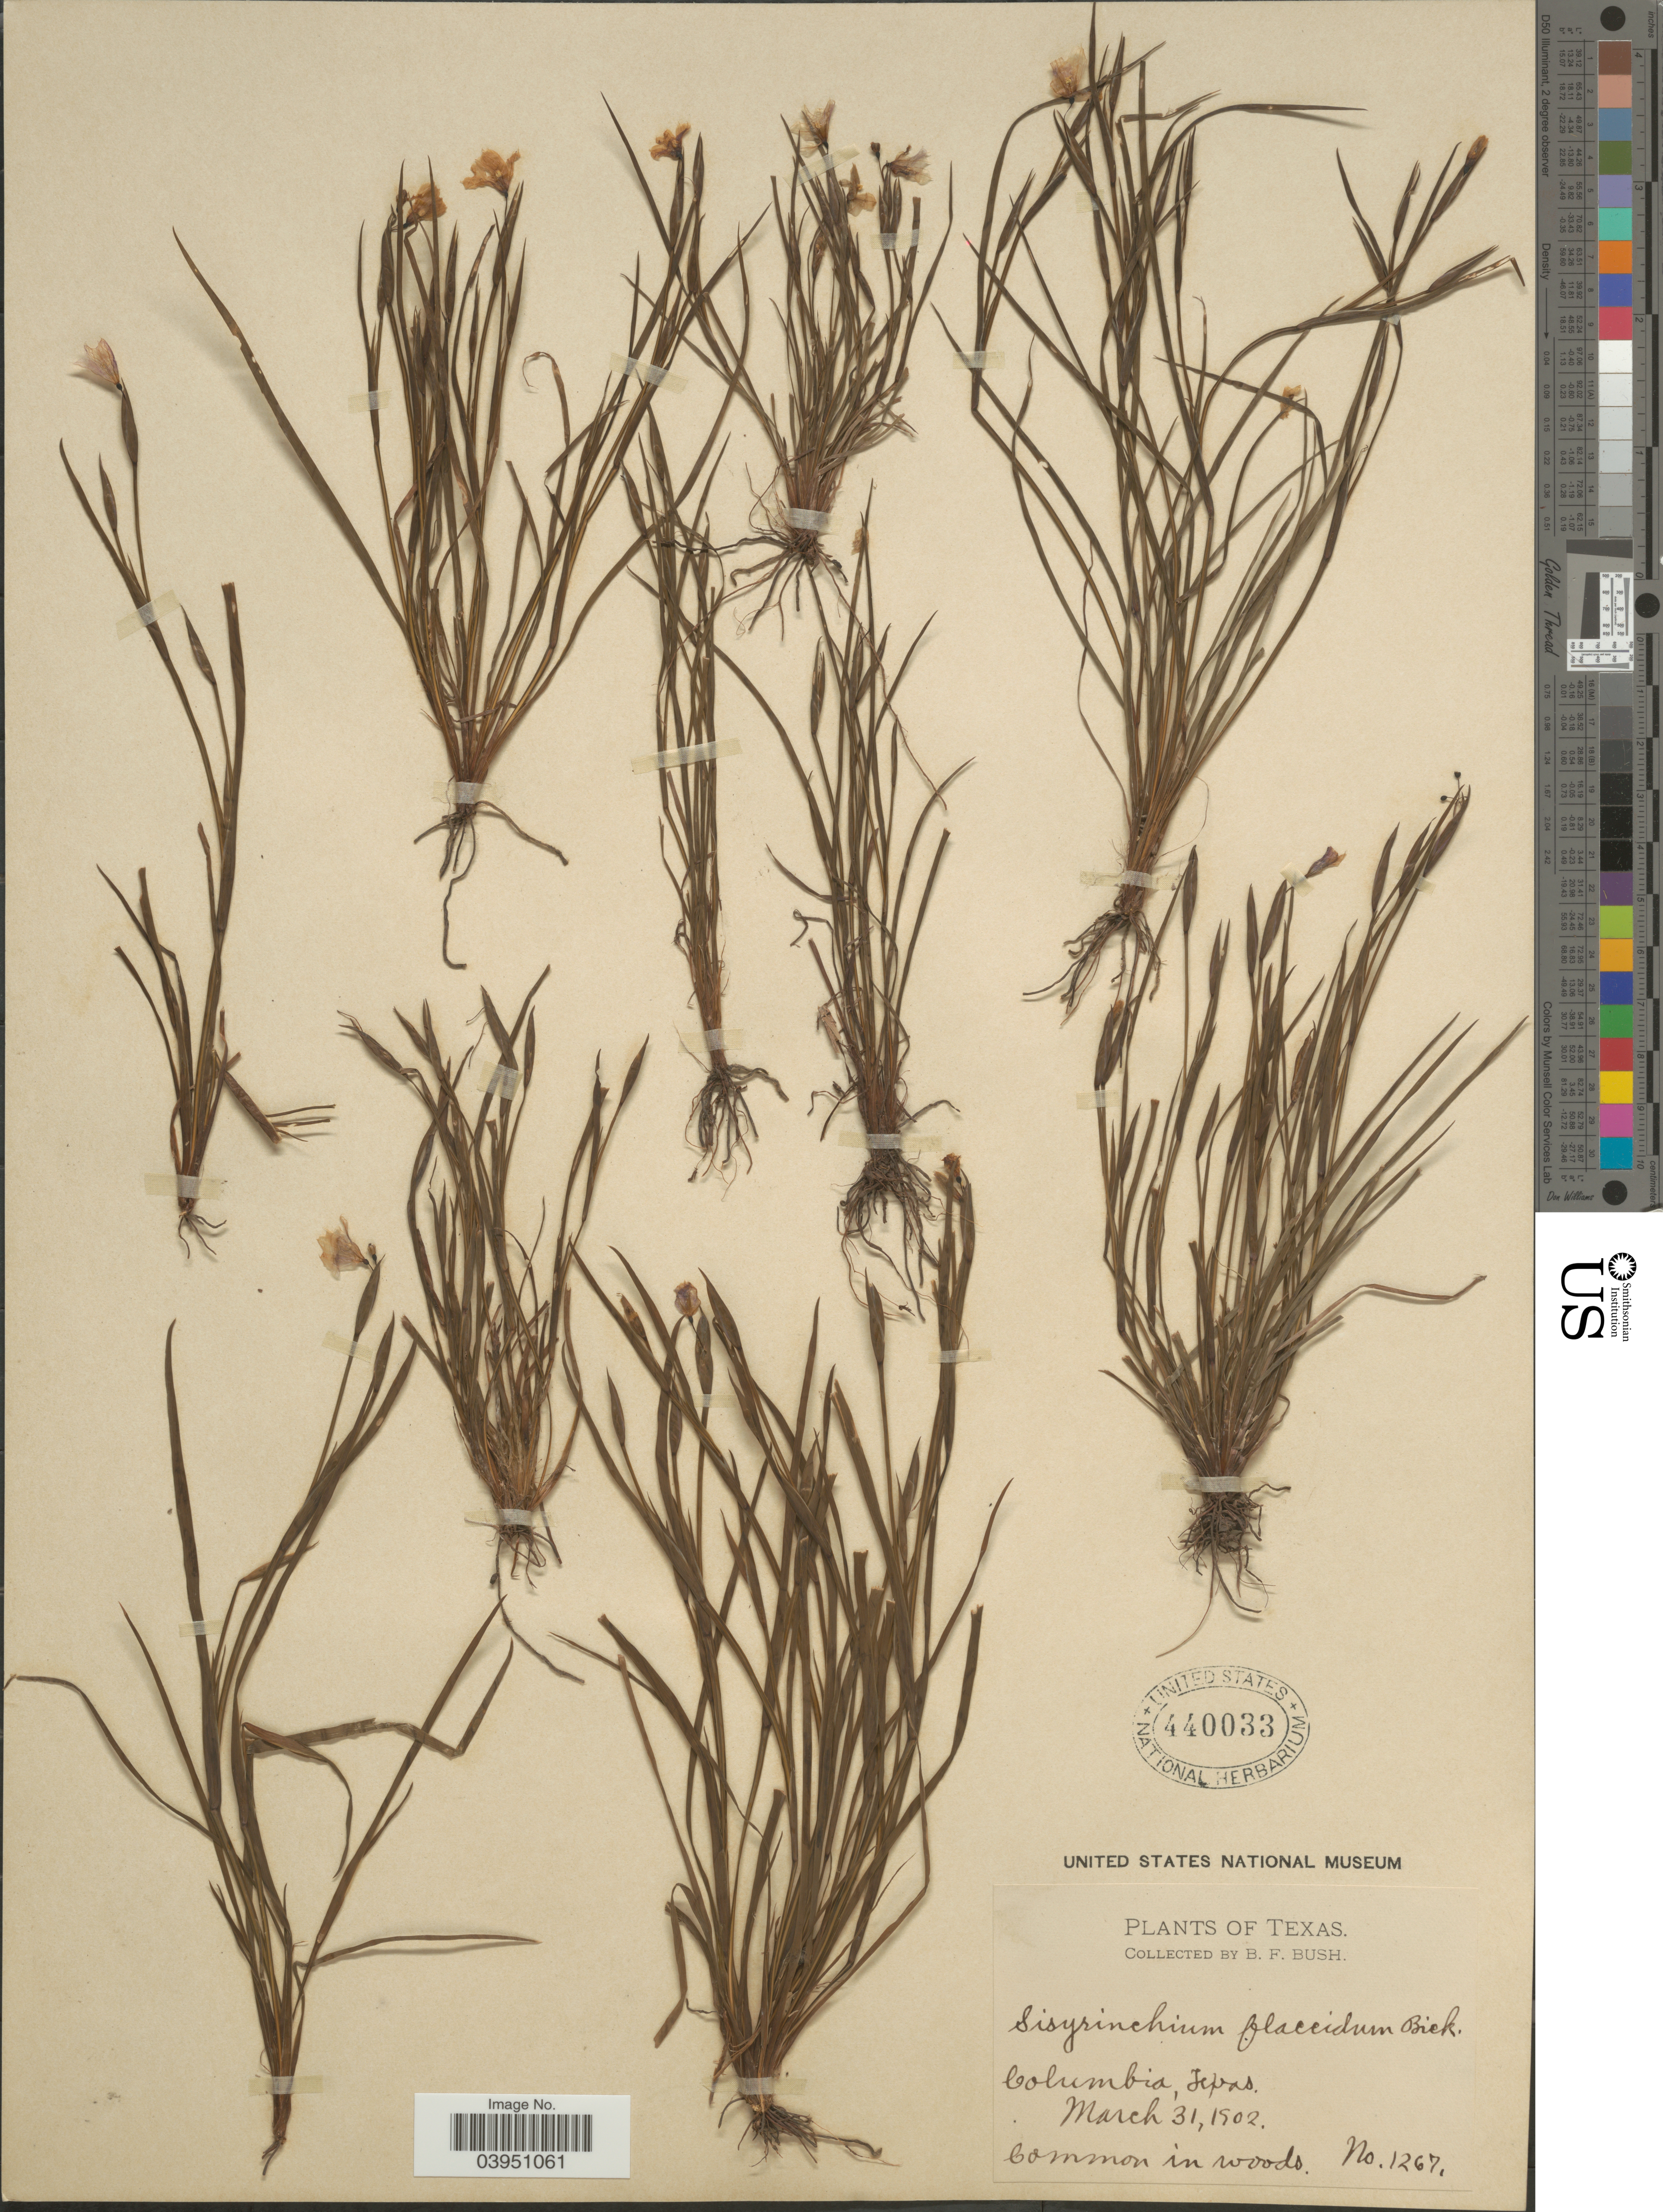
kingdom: Plantae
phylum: Tracheophyta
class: Liliopsida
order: Asparagales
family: Iridaceae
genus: Sisyrinchium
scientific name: Sisyrinchium flaccidum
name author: E.P. Bicknell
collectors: B. F. Bush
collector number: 1267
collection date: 1902-03-31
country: United States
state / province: Texas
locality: Columbia.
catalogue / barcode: US 440033